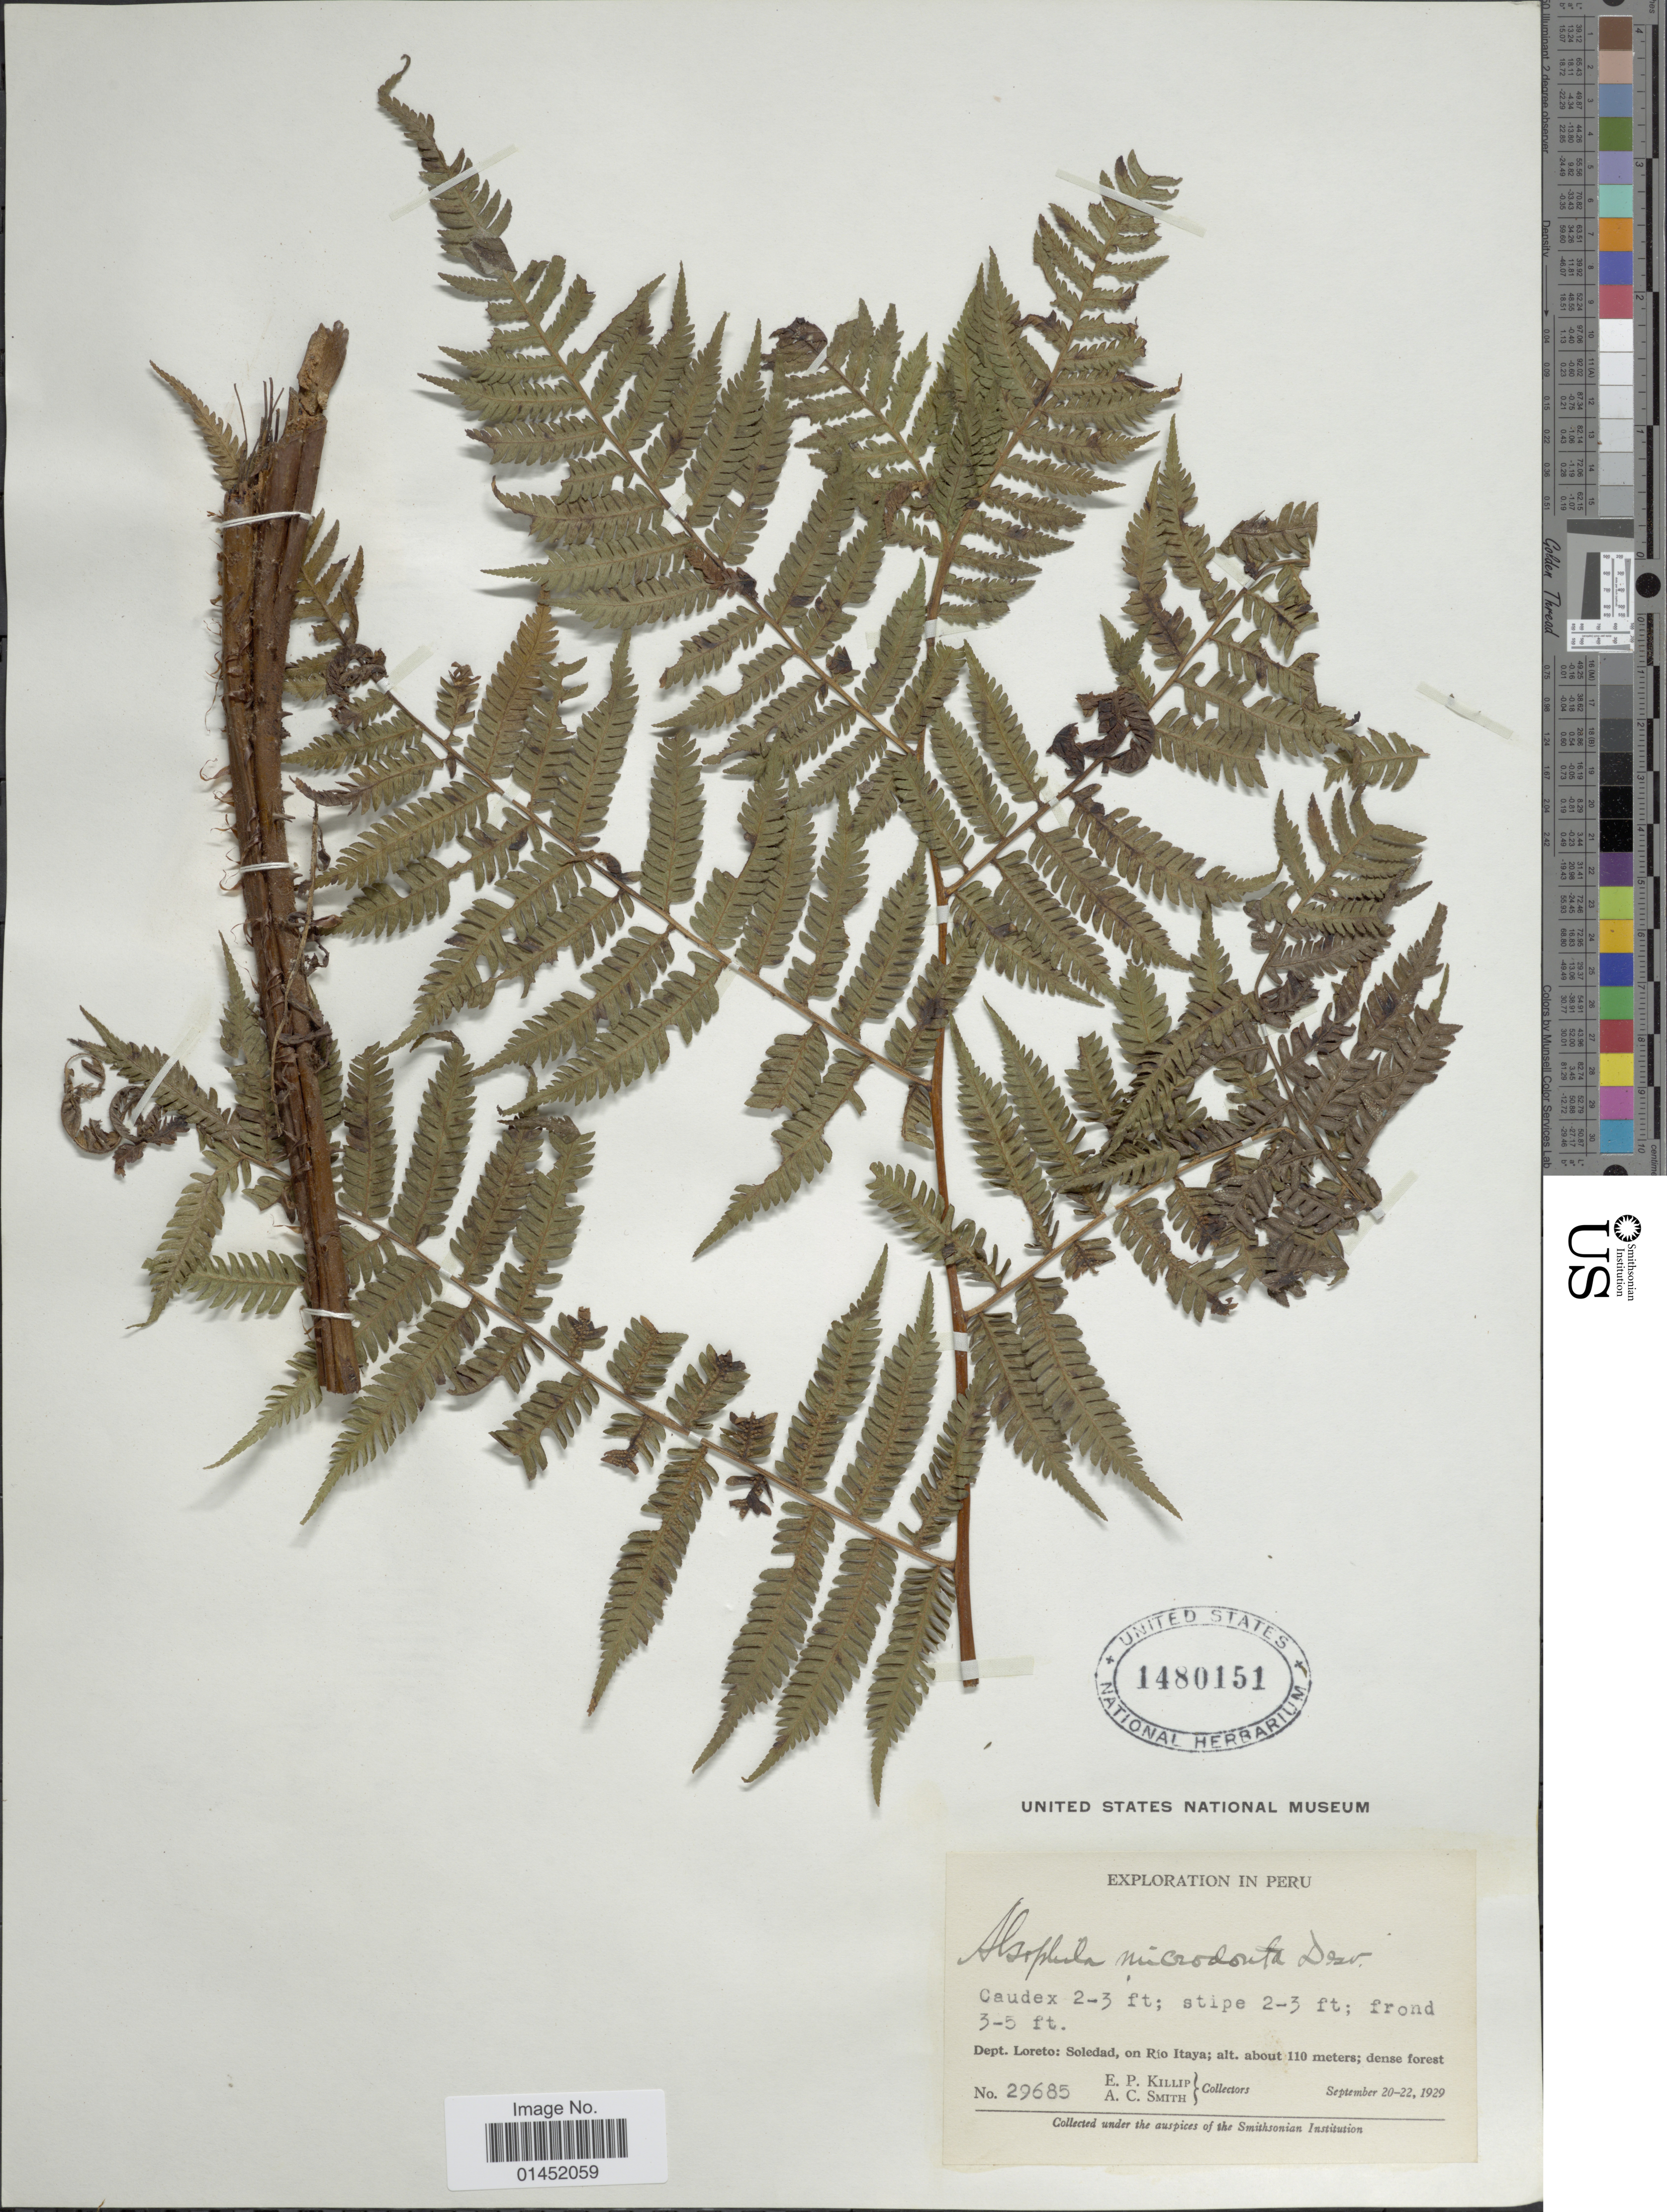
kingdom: Plantae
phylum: Tracheophyta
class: Polypodiopsida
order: Cyatheales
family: Cyatheaceae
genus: Cyathea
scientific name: Cyathea microdonta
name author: (Desv.) Domin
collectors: E. P. Killip & A. C. Smith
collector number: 29685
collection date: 1929-09-20/1929-09-22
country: Peru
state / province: Loreto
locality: Dept. Loreto: Soledad, on Rio Itaya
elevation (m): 110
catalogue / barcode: US 1480151